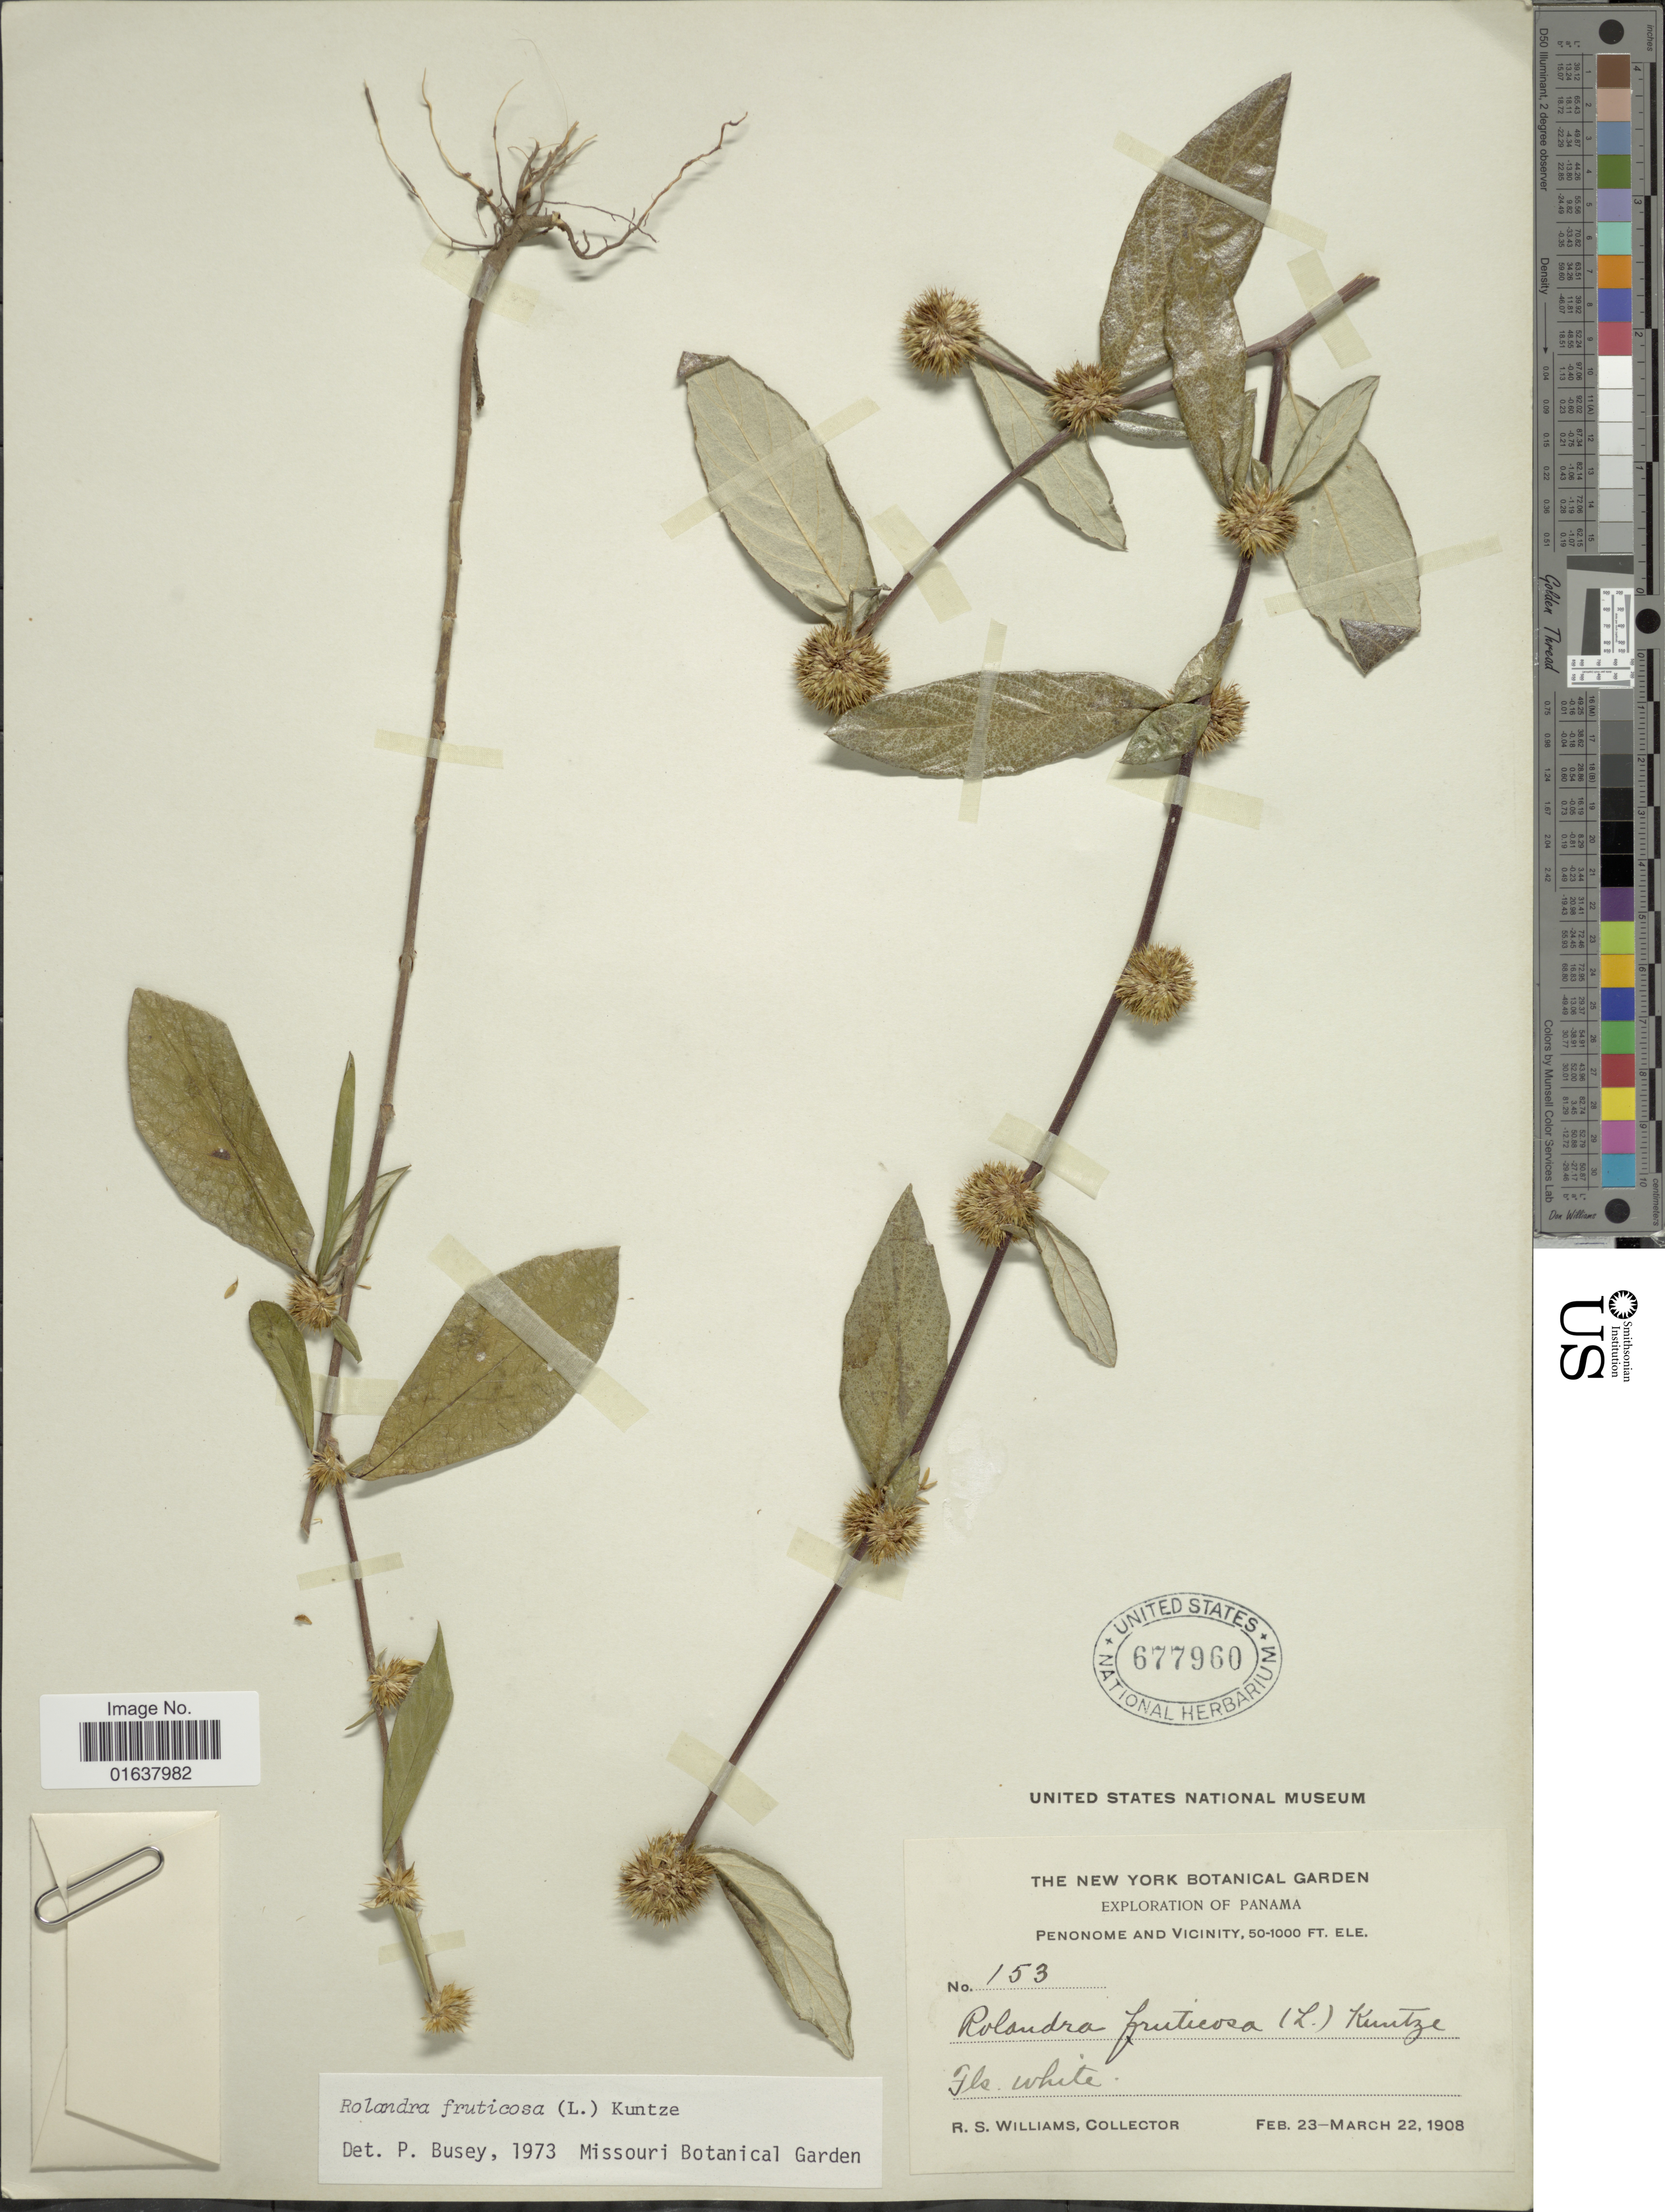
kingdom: Plantae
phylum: Tracheophyta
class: Magnoliopsida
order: Asterales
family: Asteraceae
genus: Rolandra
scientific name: Rolandra fruticosa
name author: (L.) Kuntze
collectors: R. S. Williams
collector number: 153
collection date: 1908-02-23/1908-03-22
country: Panama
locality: Penonome and Vicinity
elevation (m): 15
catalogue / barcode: US 677960